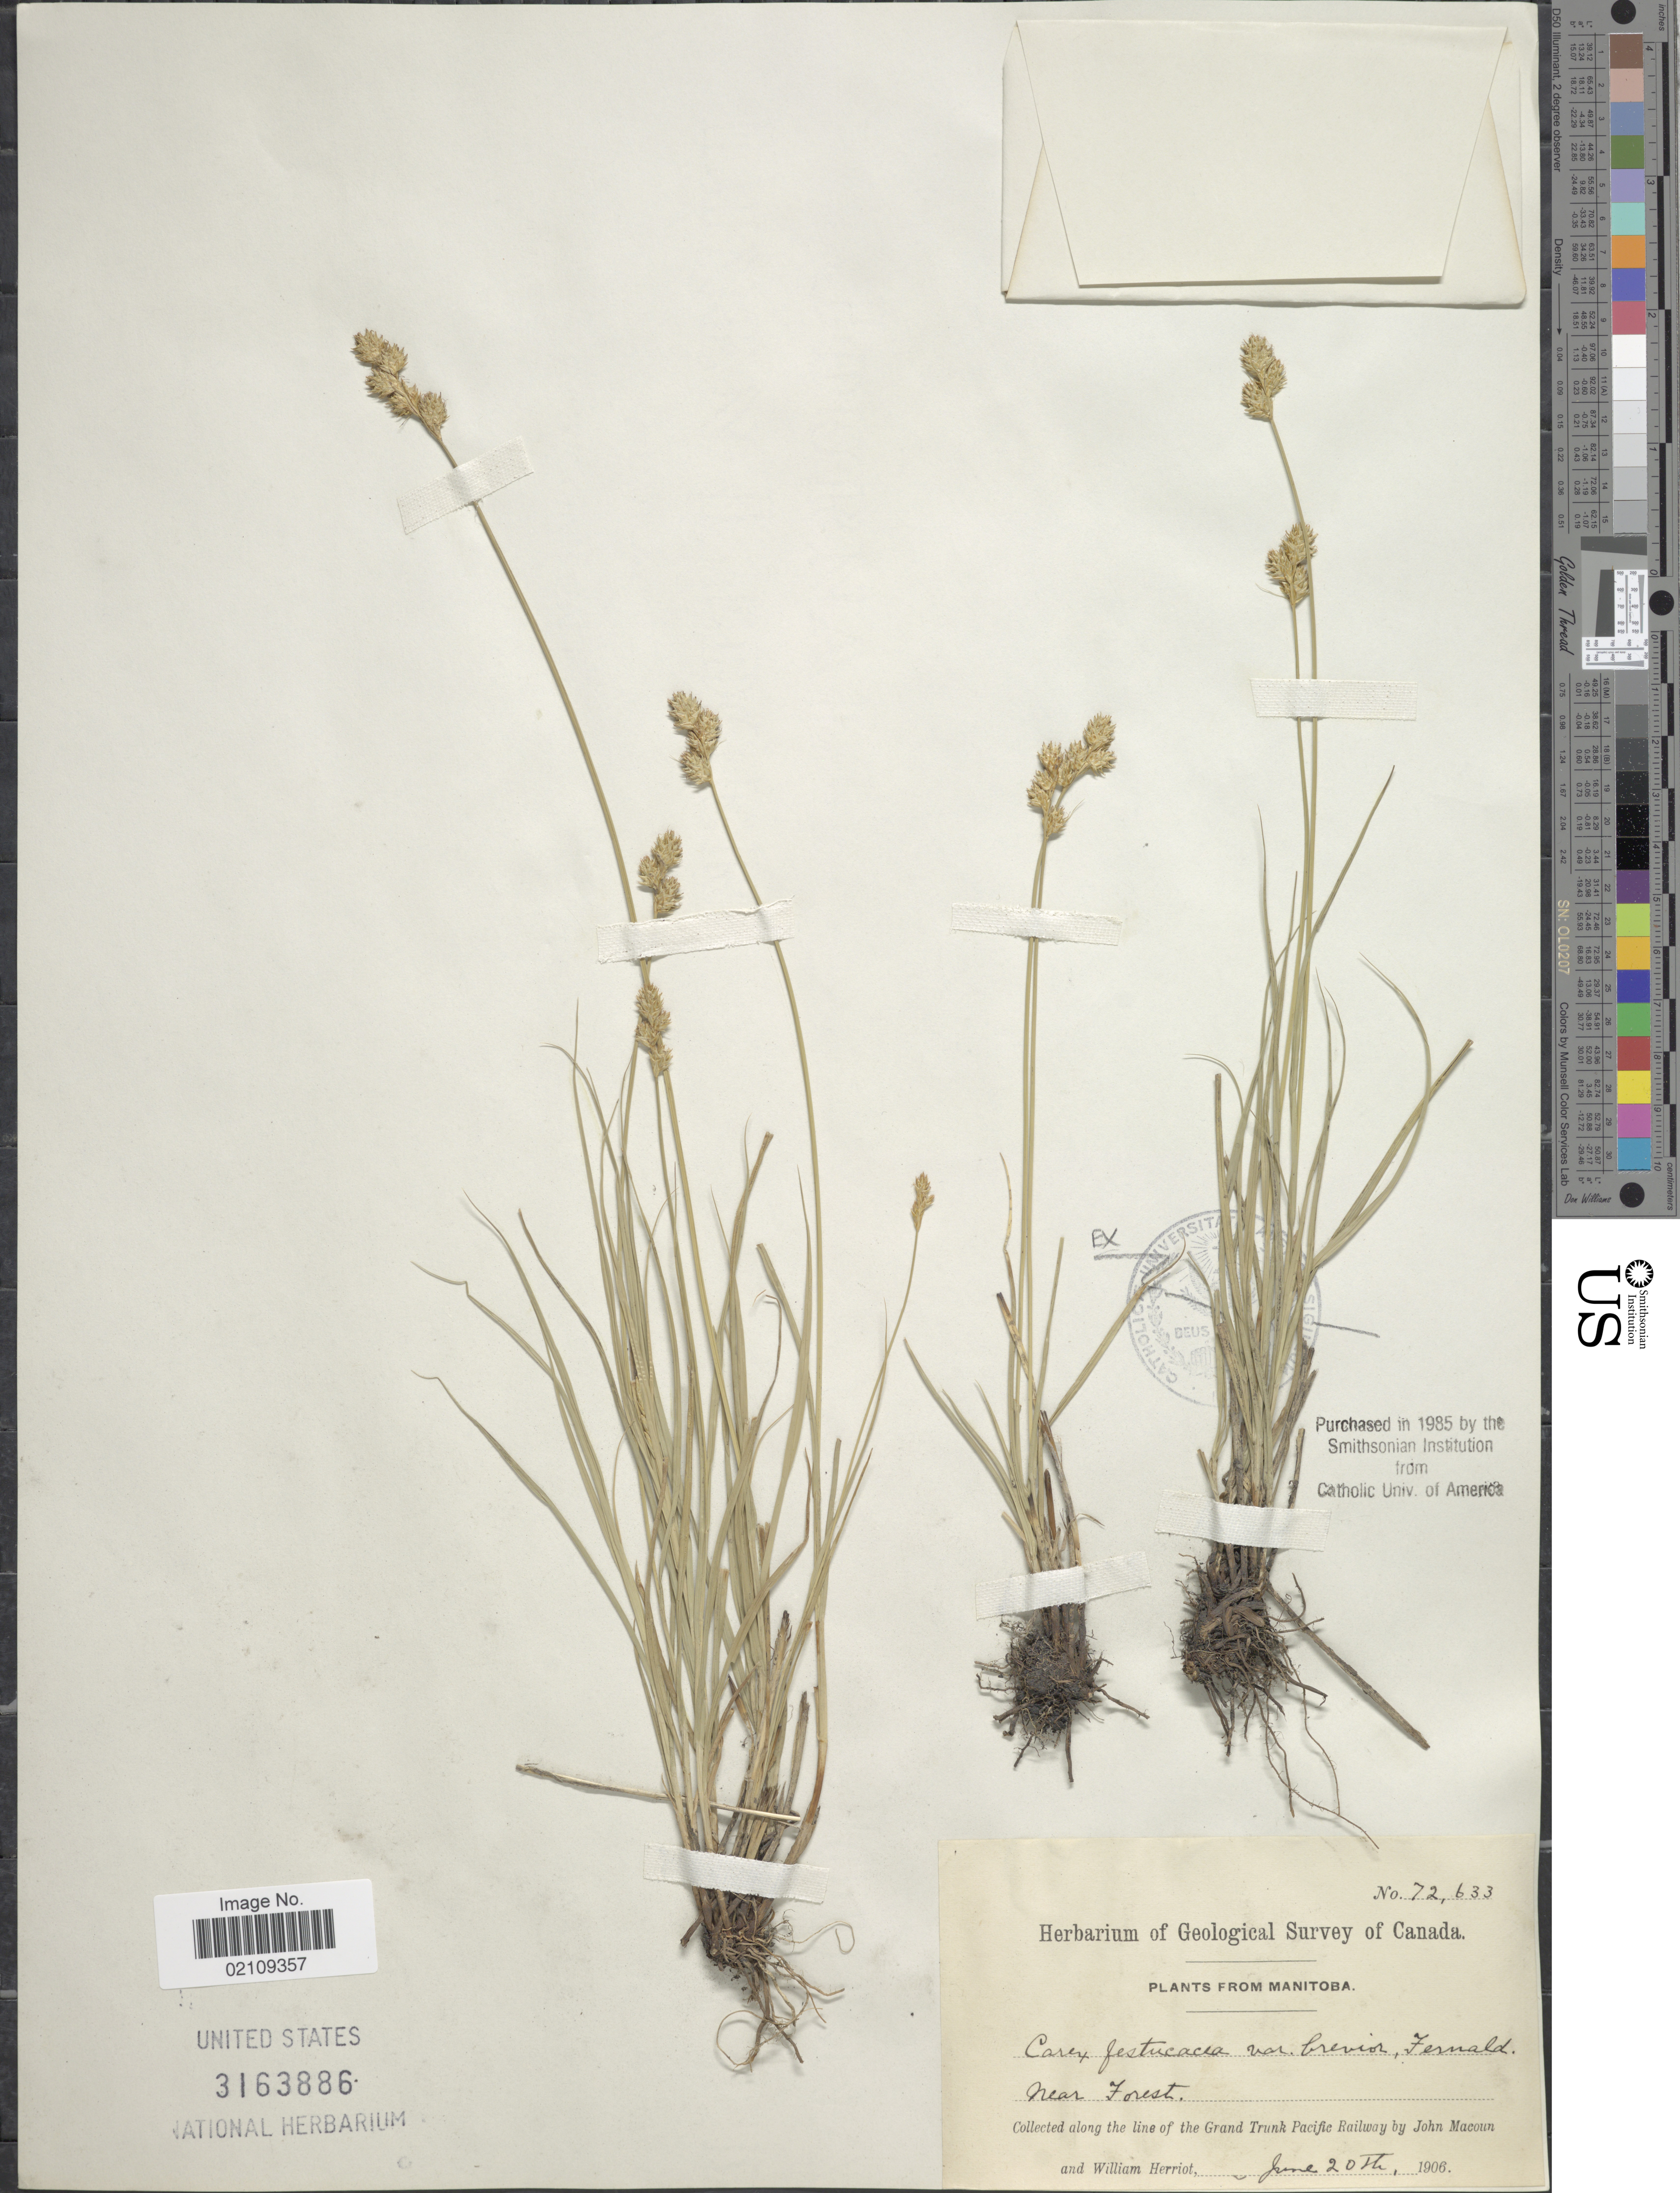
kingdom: Plantae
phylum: Tracheophyta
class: Liliopsida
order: Poales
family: Cyperaceae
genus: Carex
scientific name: Carex festucacea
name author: Willd.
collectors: J. Macoun & W. Herriot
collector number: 72633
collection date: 1906-06-20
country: Canada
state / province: Manitoba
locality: Near Forest, Along the line of the Grand Trunk Pacific Railway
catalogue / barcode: US 3163886